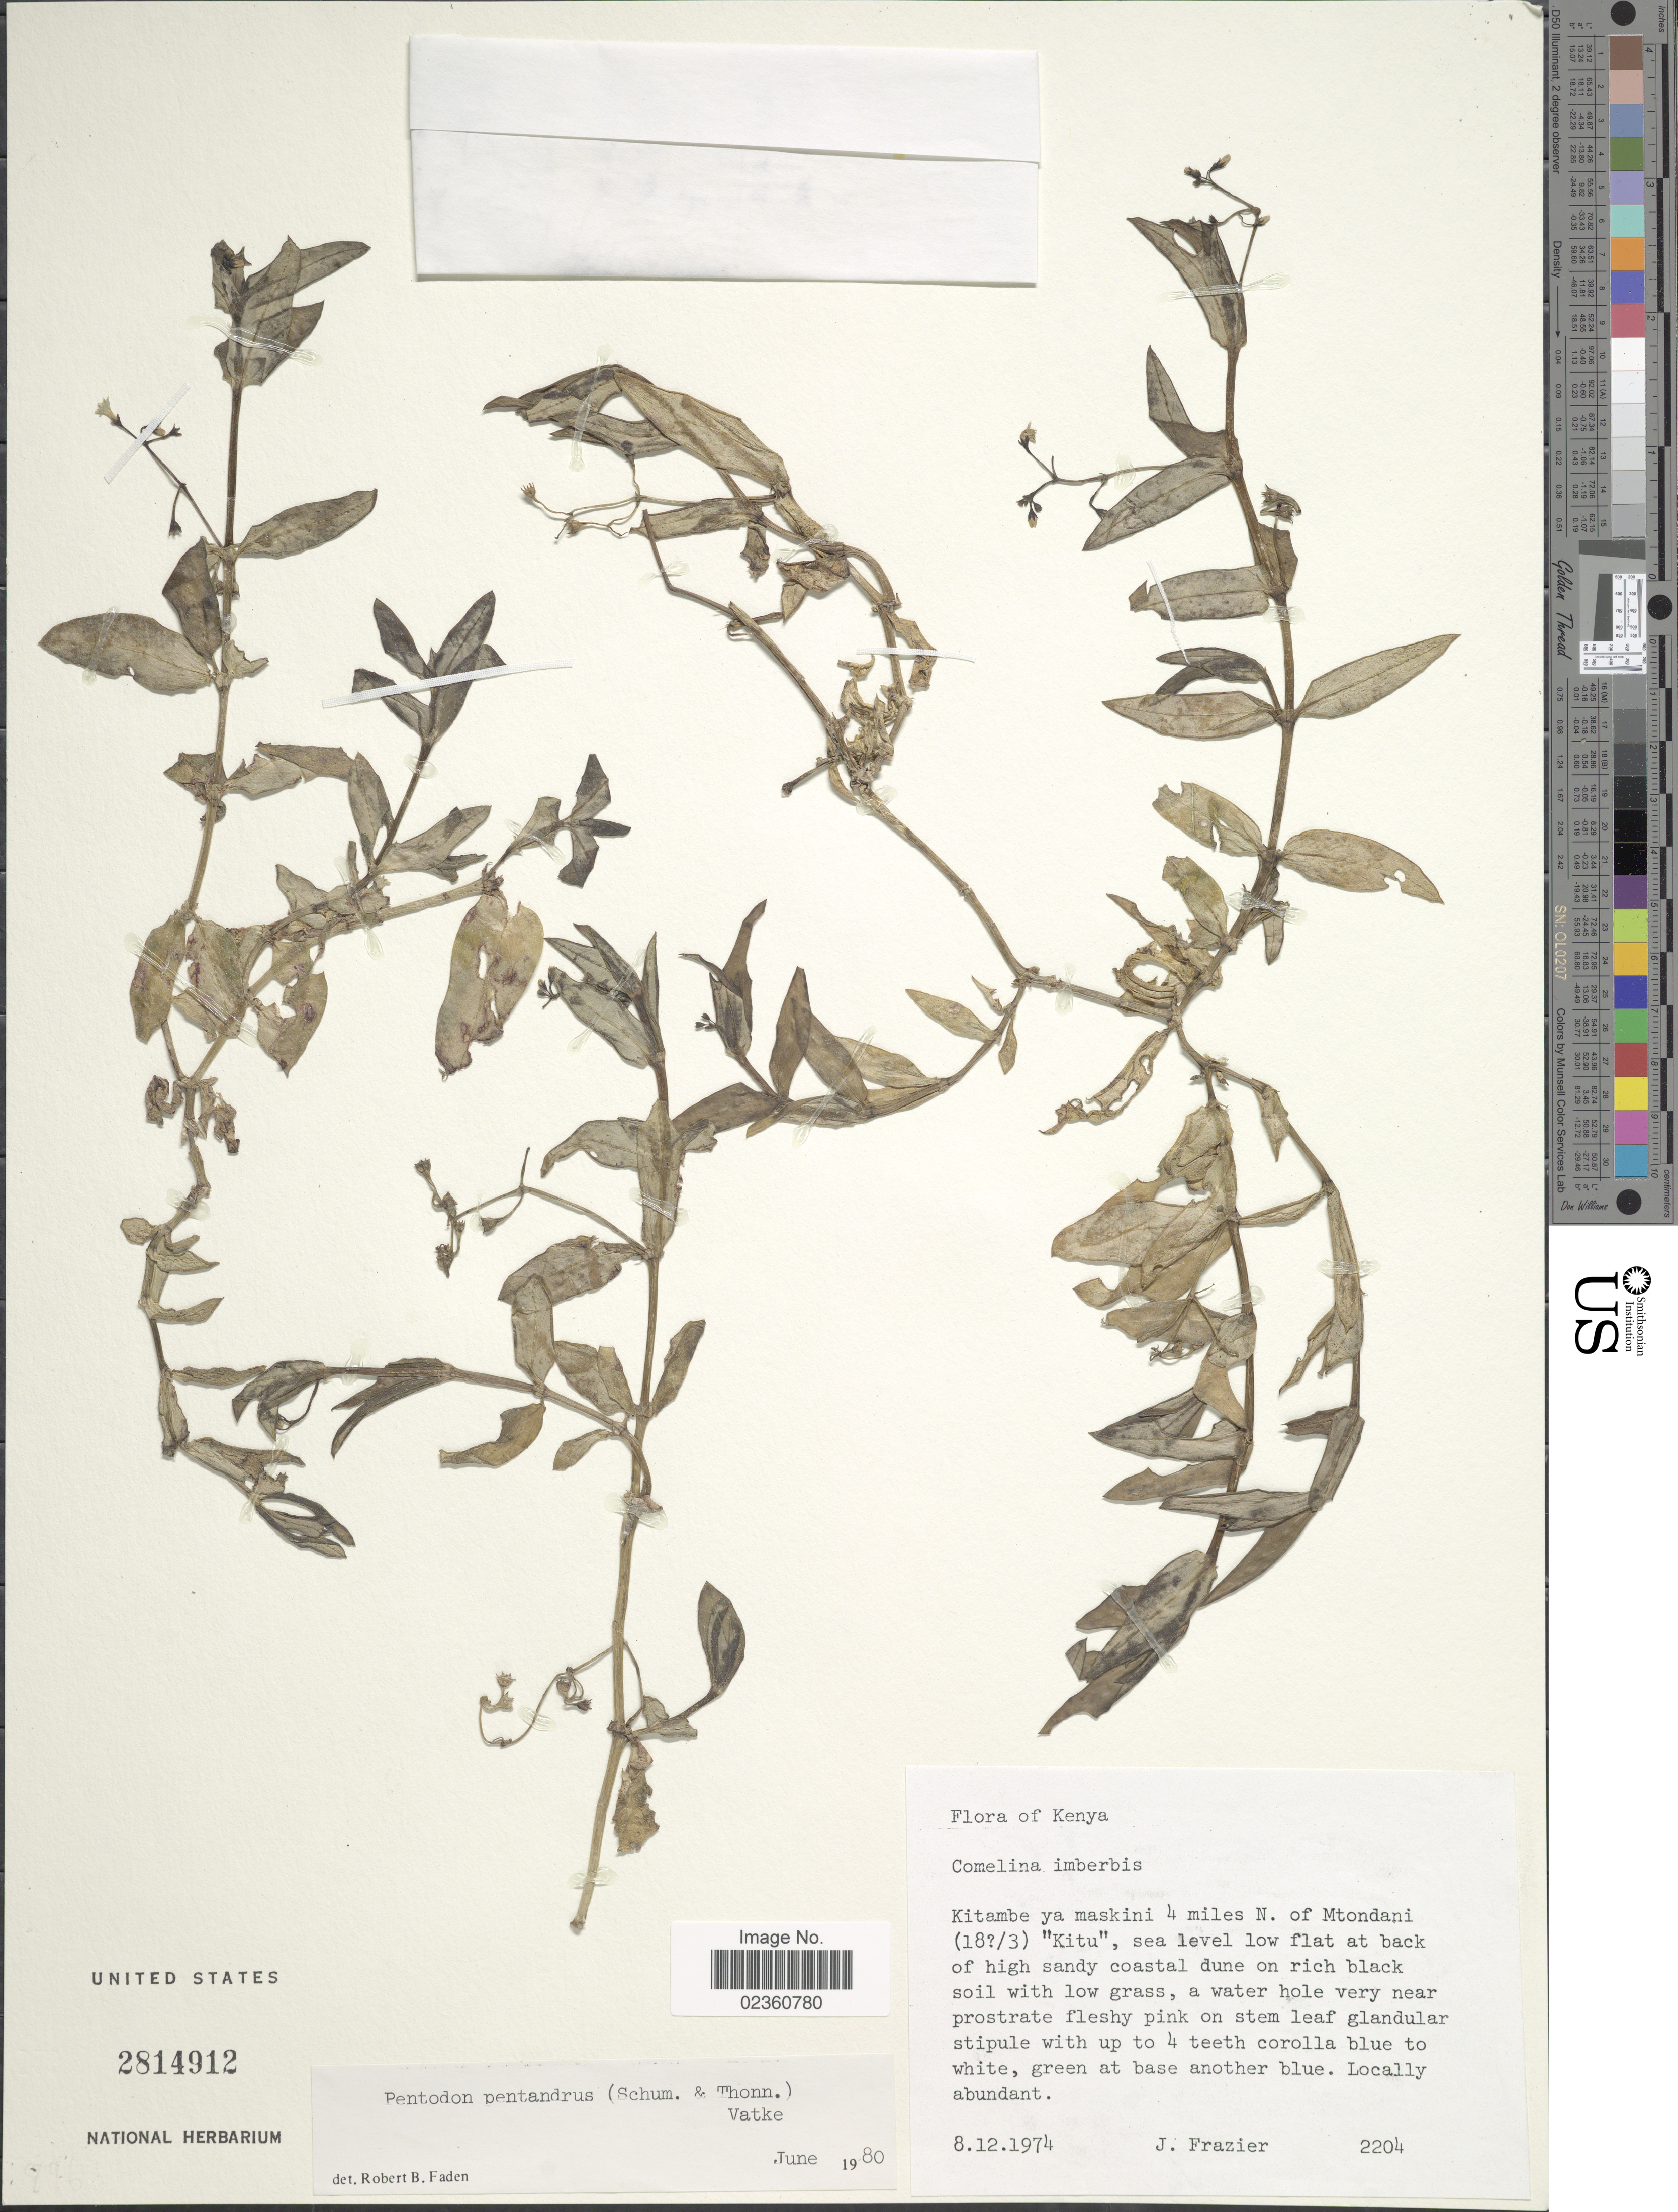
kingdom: Plantae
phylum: Tracheophyta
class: Magnoliopsida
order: Gentianales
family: Rubiaceae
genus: Pentodon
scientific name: Pentodon pentandrus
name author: (Schumach. & Thonn.) Vatke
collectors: J. Frazier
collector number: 2204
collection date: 1974-12-08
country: Kenya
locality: Kitemba ya maskini 4 miles N of Mtondani (18 [unsure placement]/3) 'Kitu', sea level low flat at back of high sandy coastal dune on rich black soil with low grass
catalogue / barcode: US 2814912